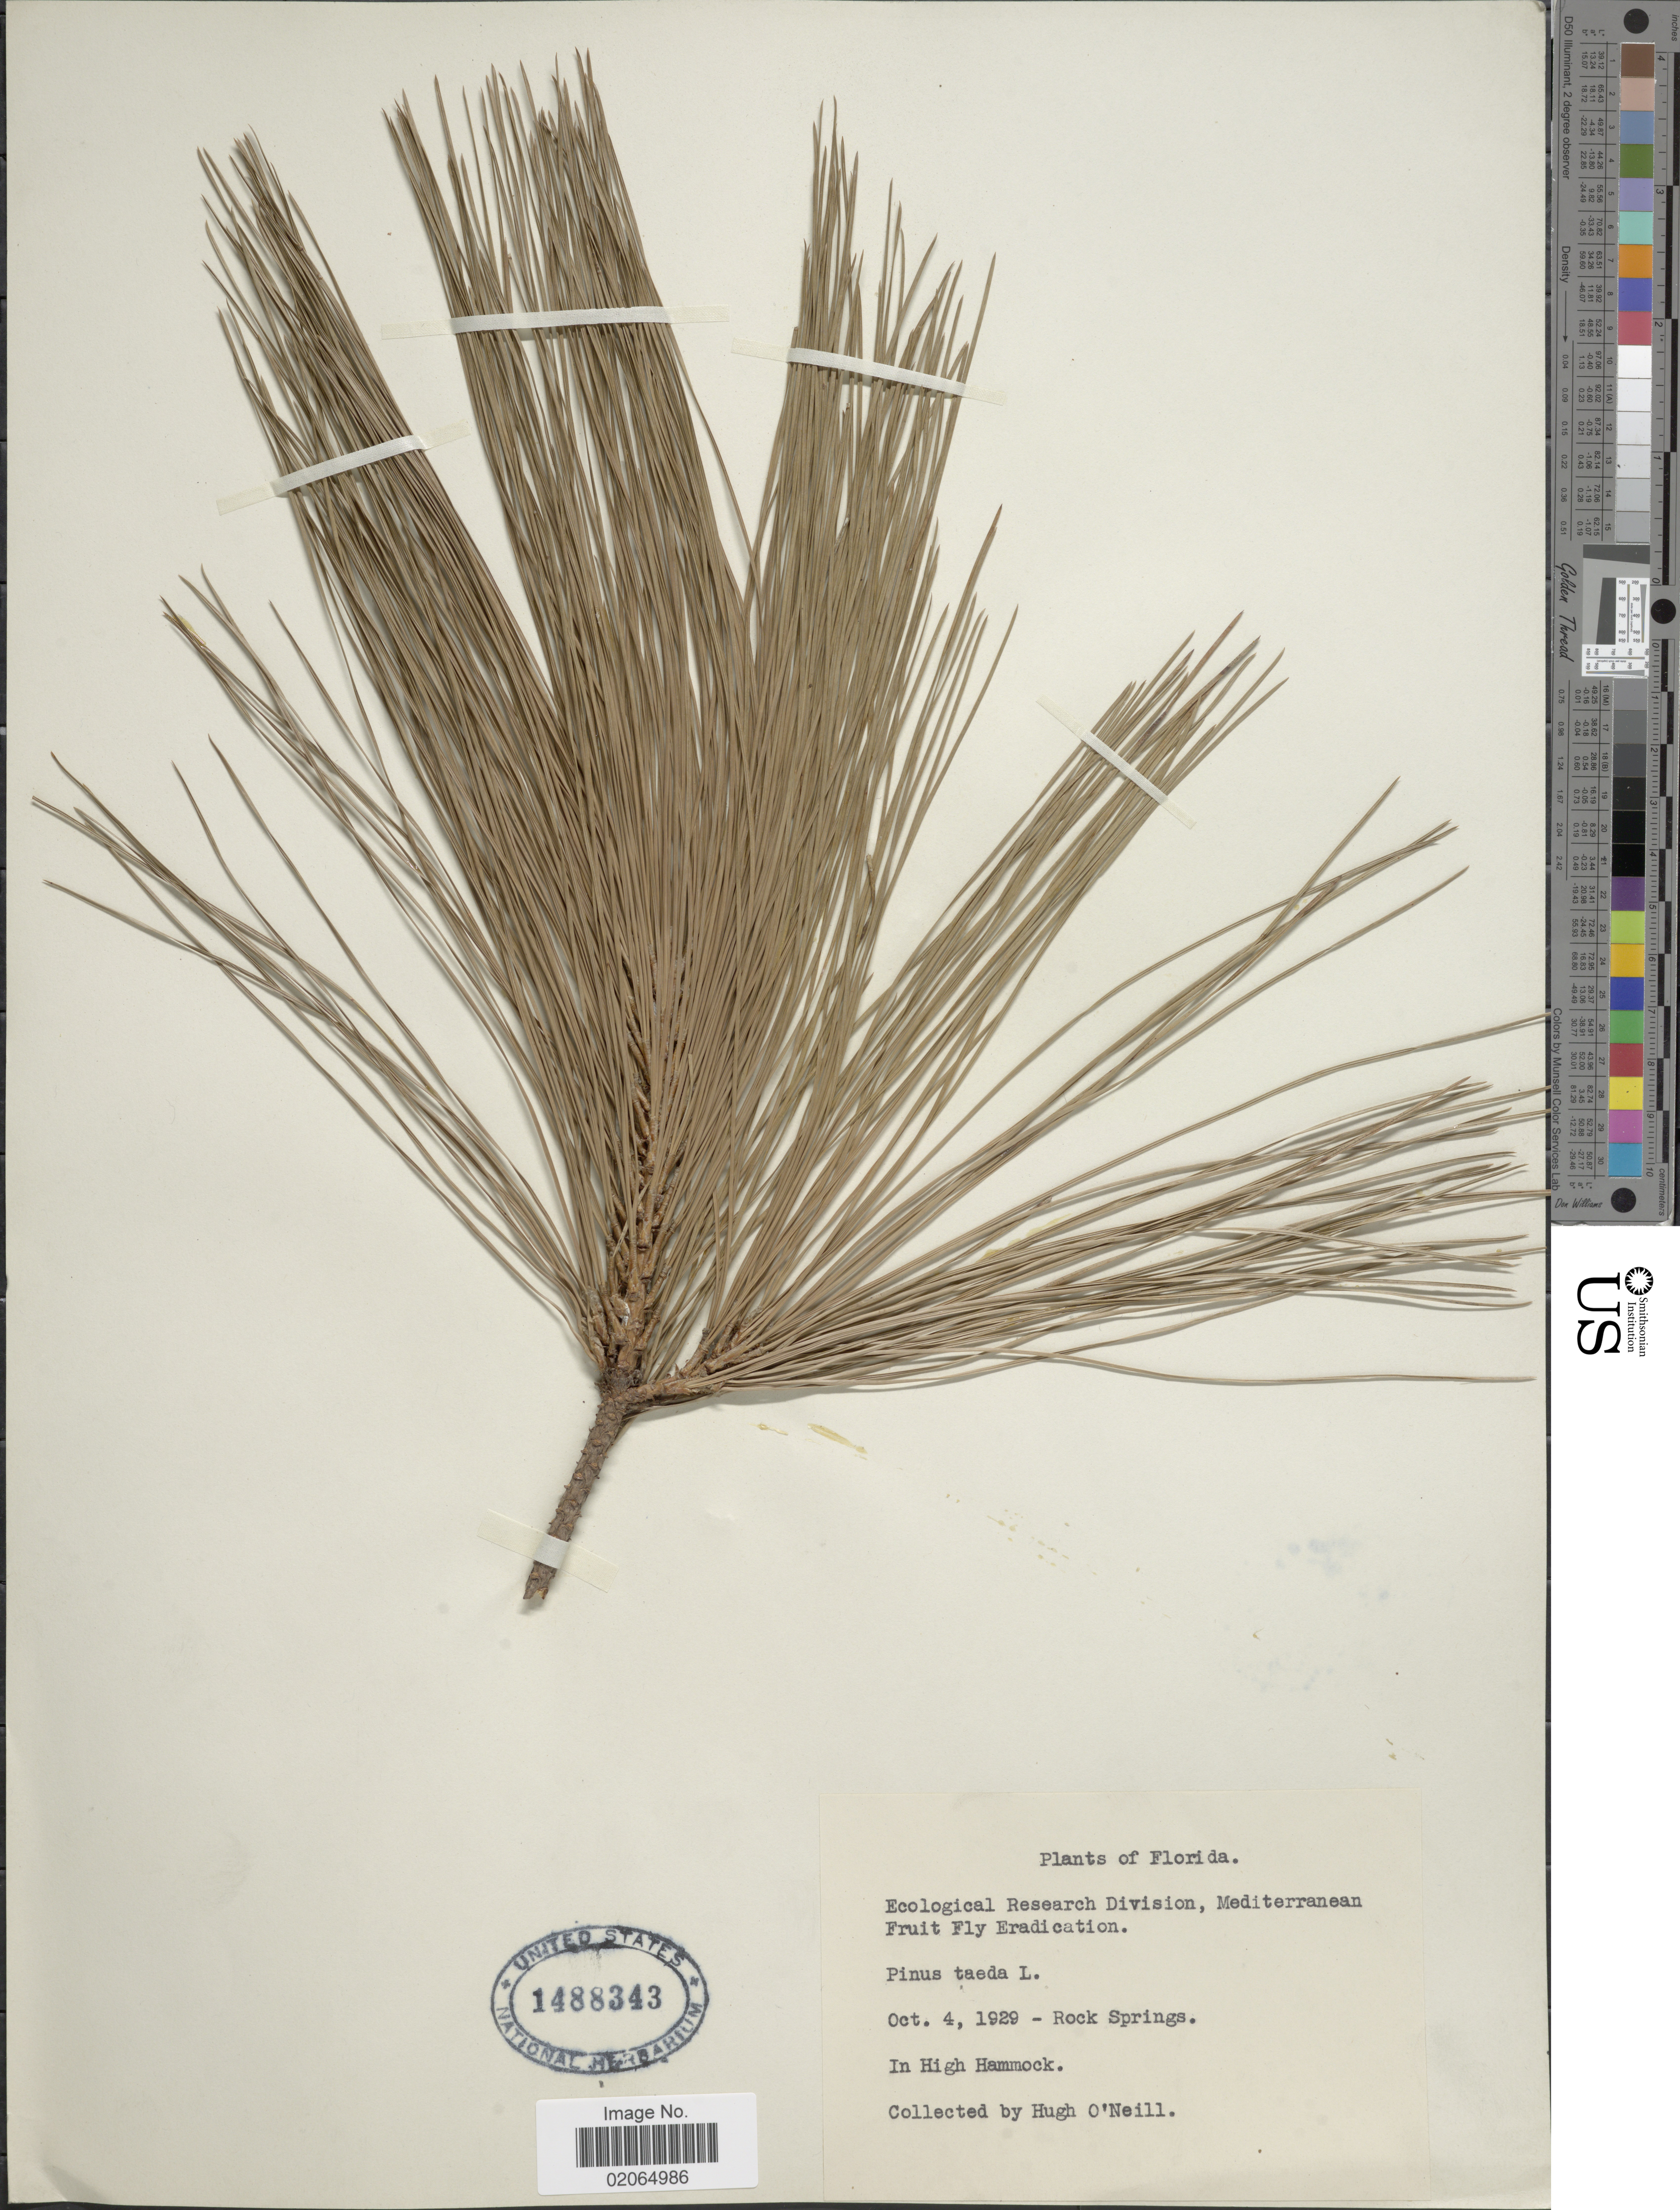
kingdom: Plantae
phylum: Tracheophyta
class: Pinopsida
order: Pinales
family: Pinaceae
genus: Pinus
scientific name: Pinus taeda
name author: L.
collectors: H. O'Neill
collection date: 1929-10-04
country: United States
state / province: Florida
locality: Rock Springs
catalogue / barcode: US 1488343